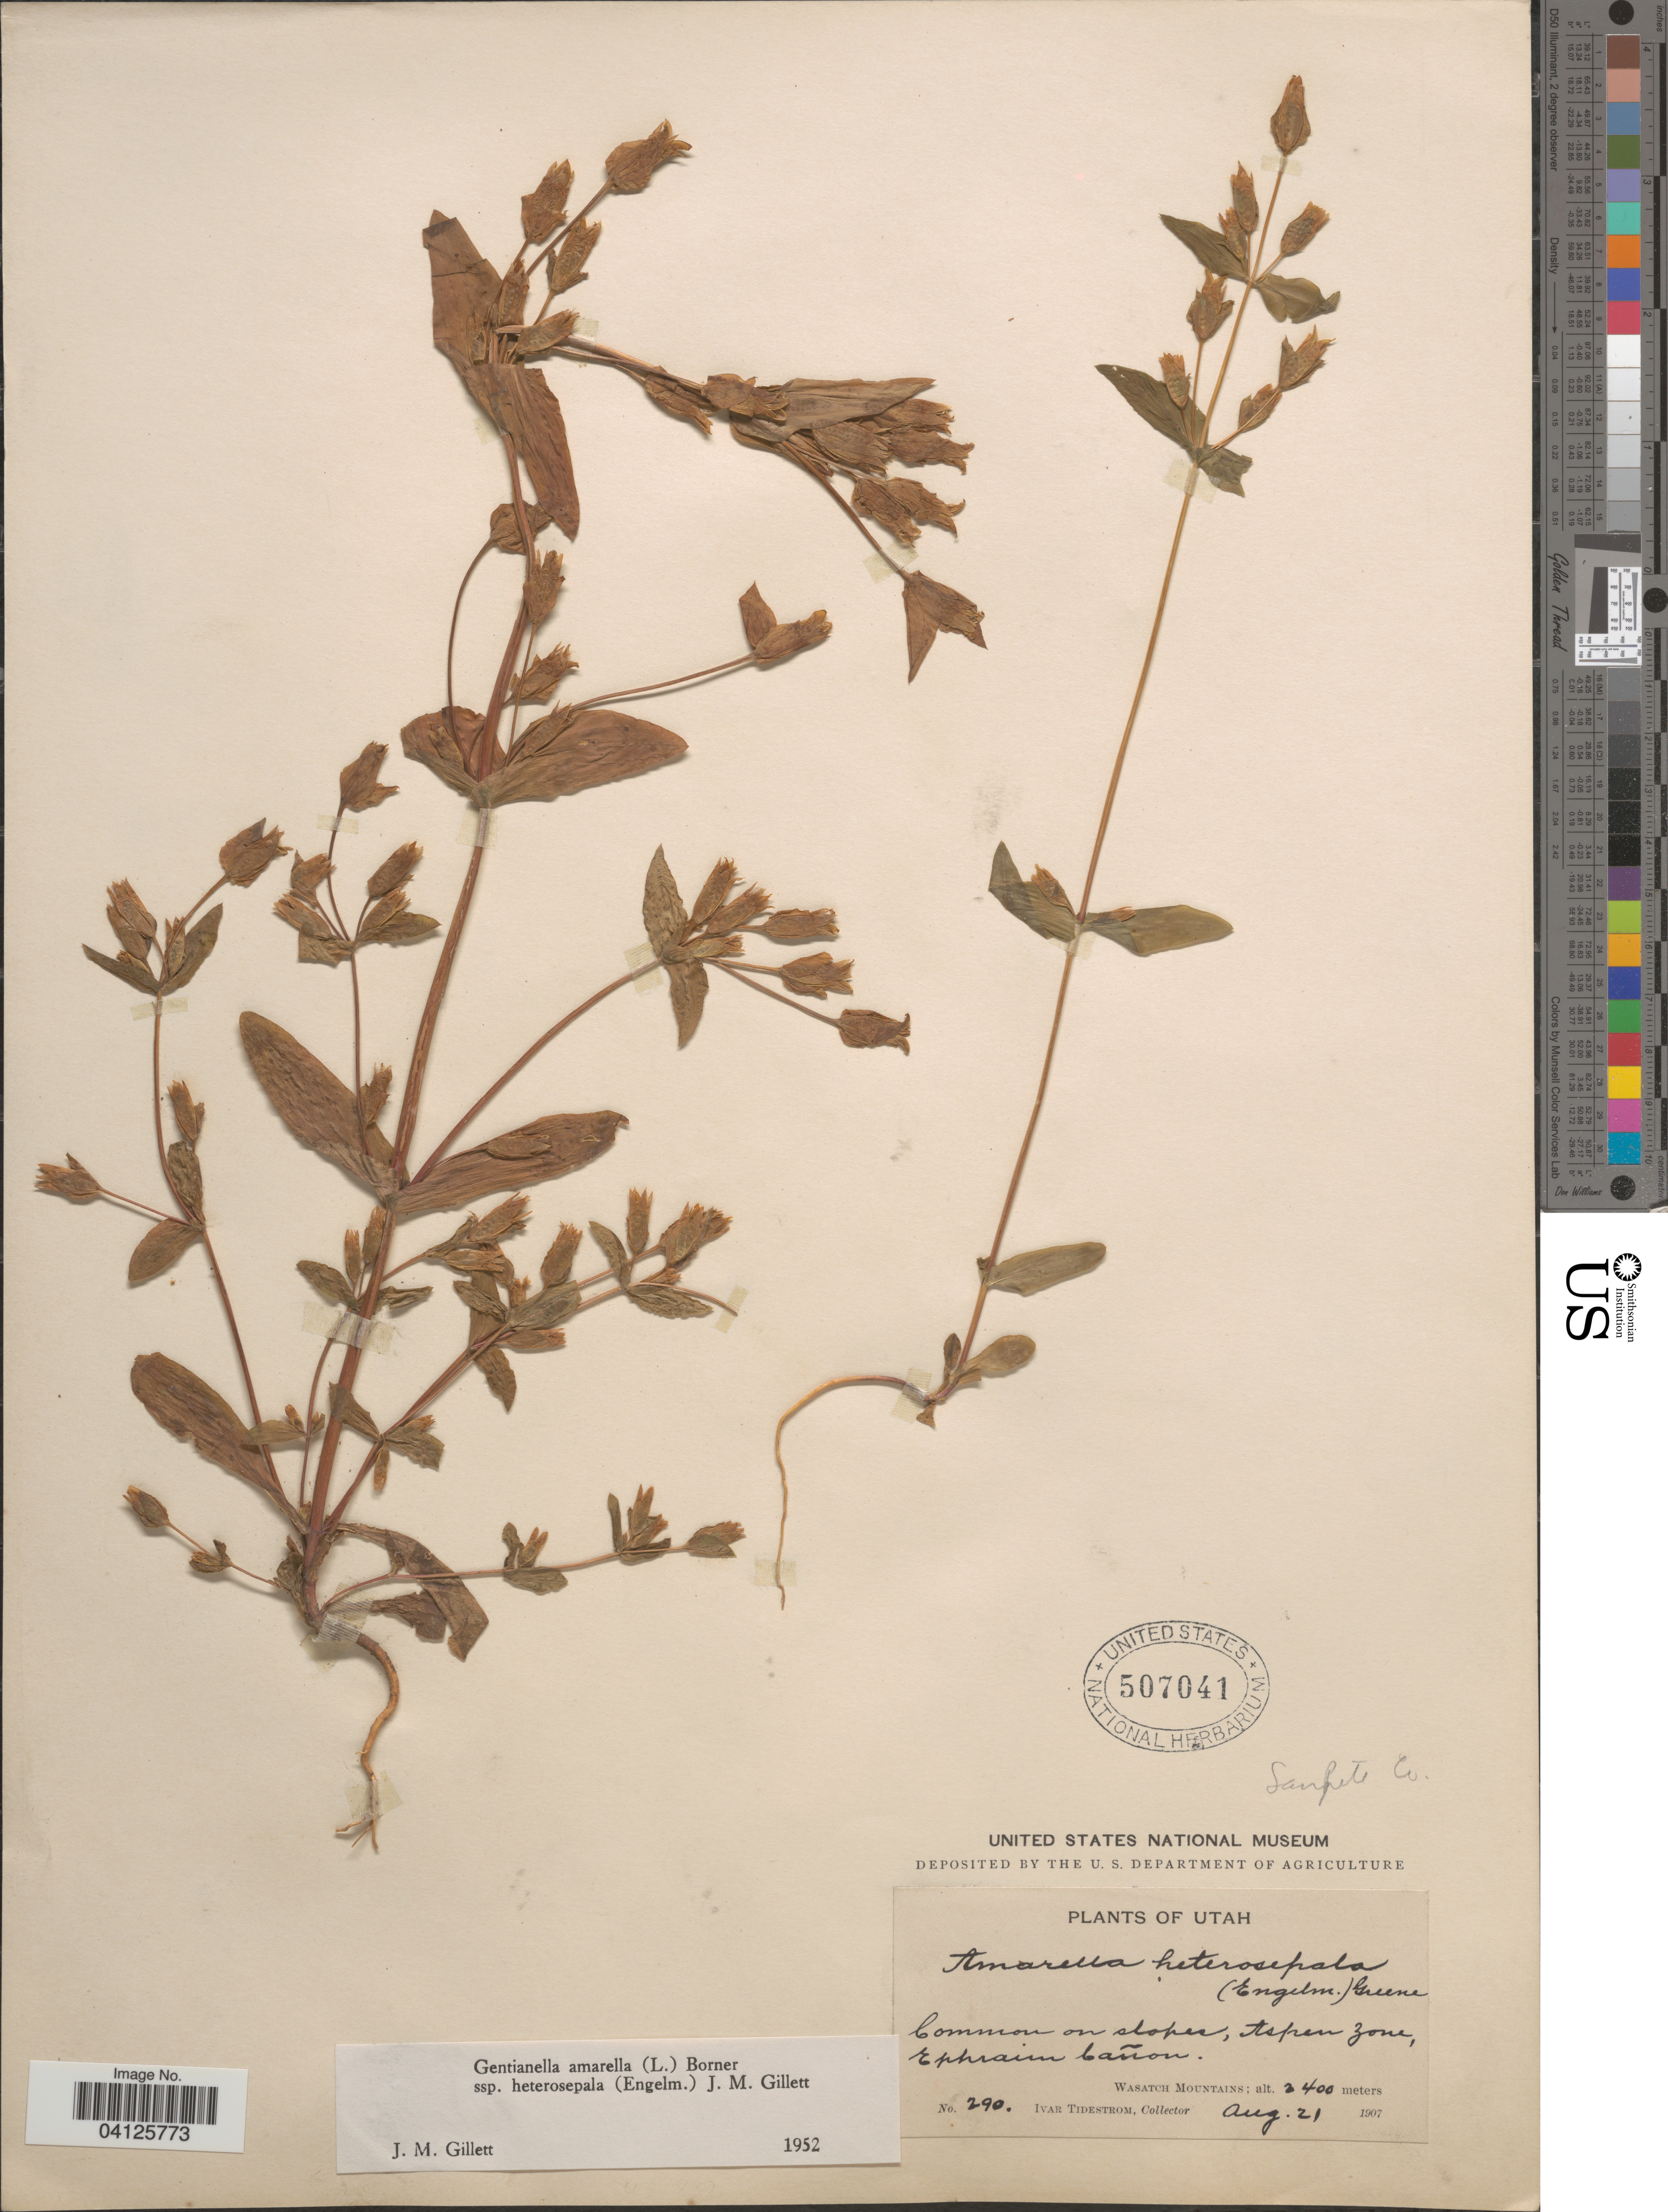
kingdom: Plantae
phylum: Tracheophyta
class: Magnoliopsida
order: Gentianales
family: Gentianaceae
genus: Gentianella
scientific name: Gentianella amarella subsp. heterosepala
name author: (Engelm.) J.M. Gillet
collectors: I. F. Tidestrom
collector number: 290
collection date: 1907-08-21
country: United States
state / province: Utah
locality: Aspen Zone, Ephraim Cañon.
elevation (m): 2400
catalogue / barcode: US 507041